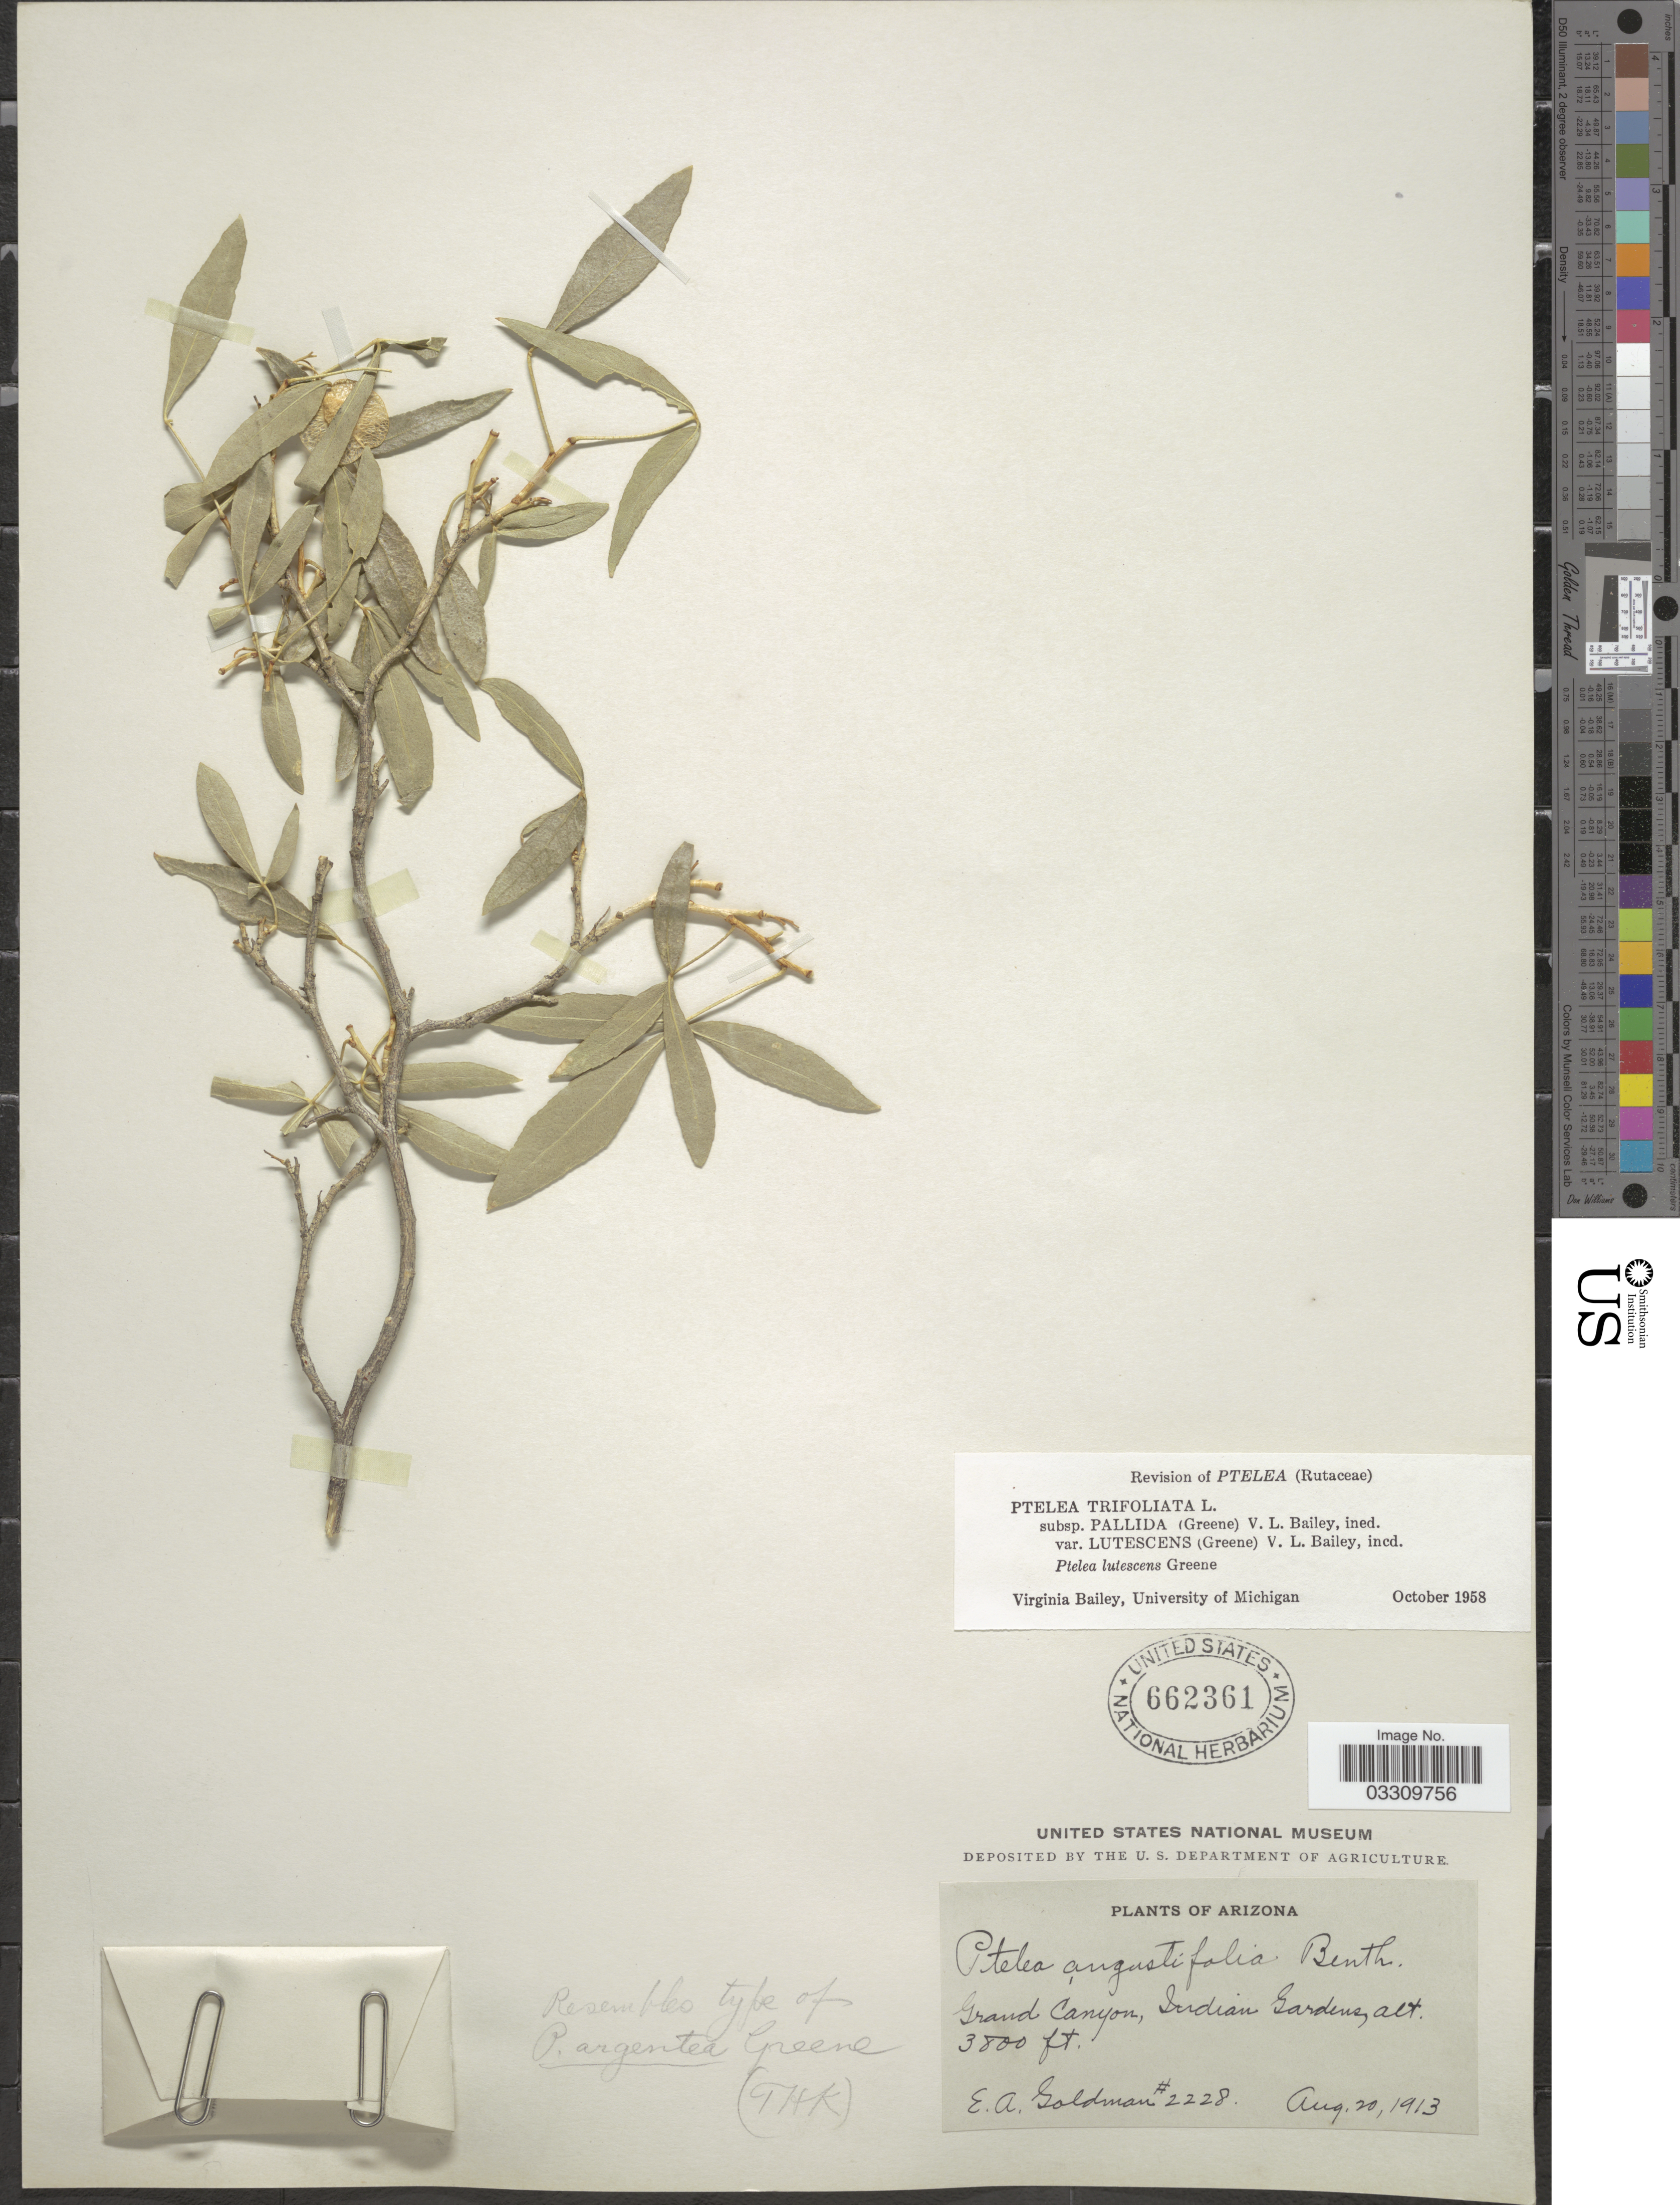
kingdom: Plantae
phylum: Tracheophyta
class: Magnoliopsida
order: Sapindales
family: Rutaceae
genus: Ptelea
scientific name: Ptelea trifoliata var. lutescens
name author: V. L. Bailey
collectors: E. A. Goldman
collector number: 2228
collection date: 1913-08-20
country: United States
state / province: Arizona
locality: Grand Canyon, Indian Gardens.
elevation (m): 1158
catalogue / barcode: US 662361